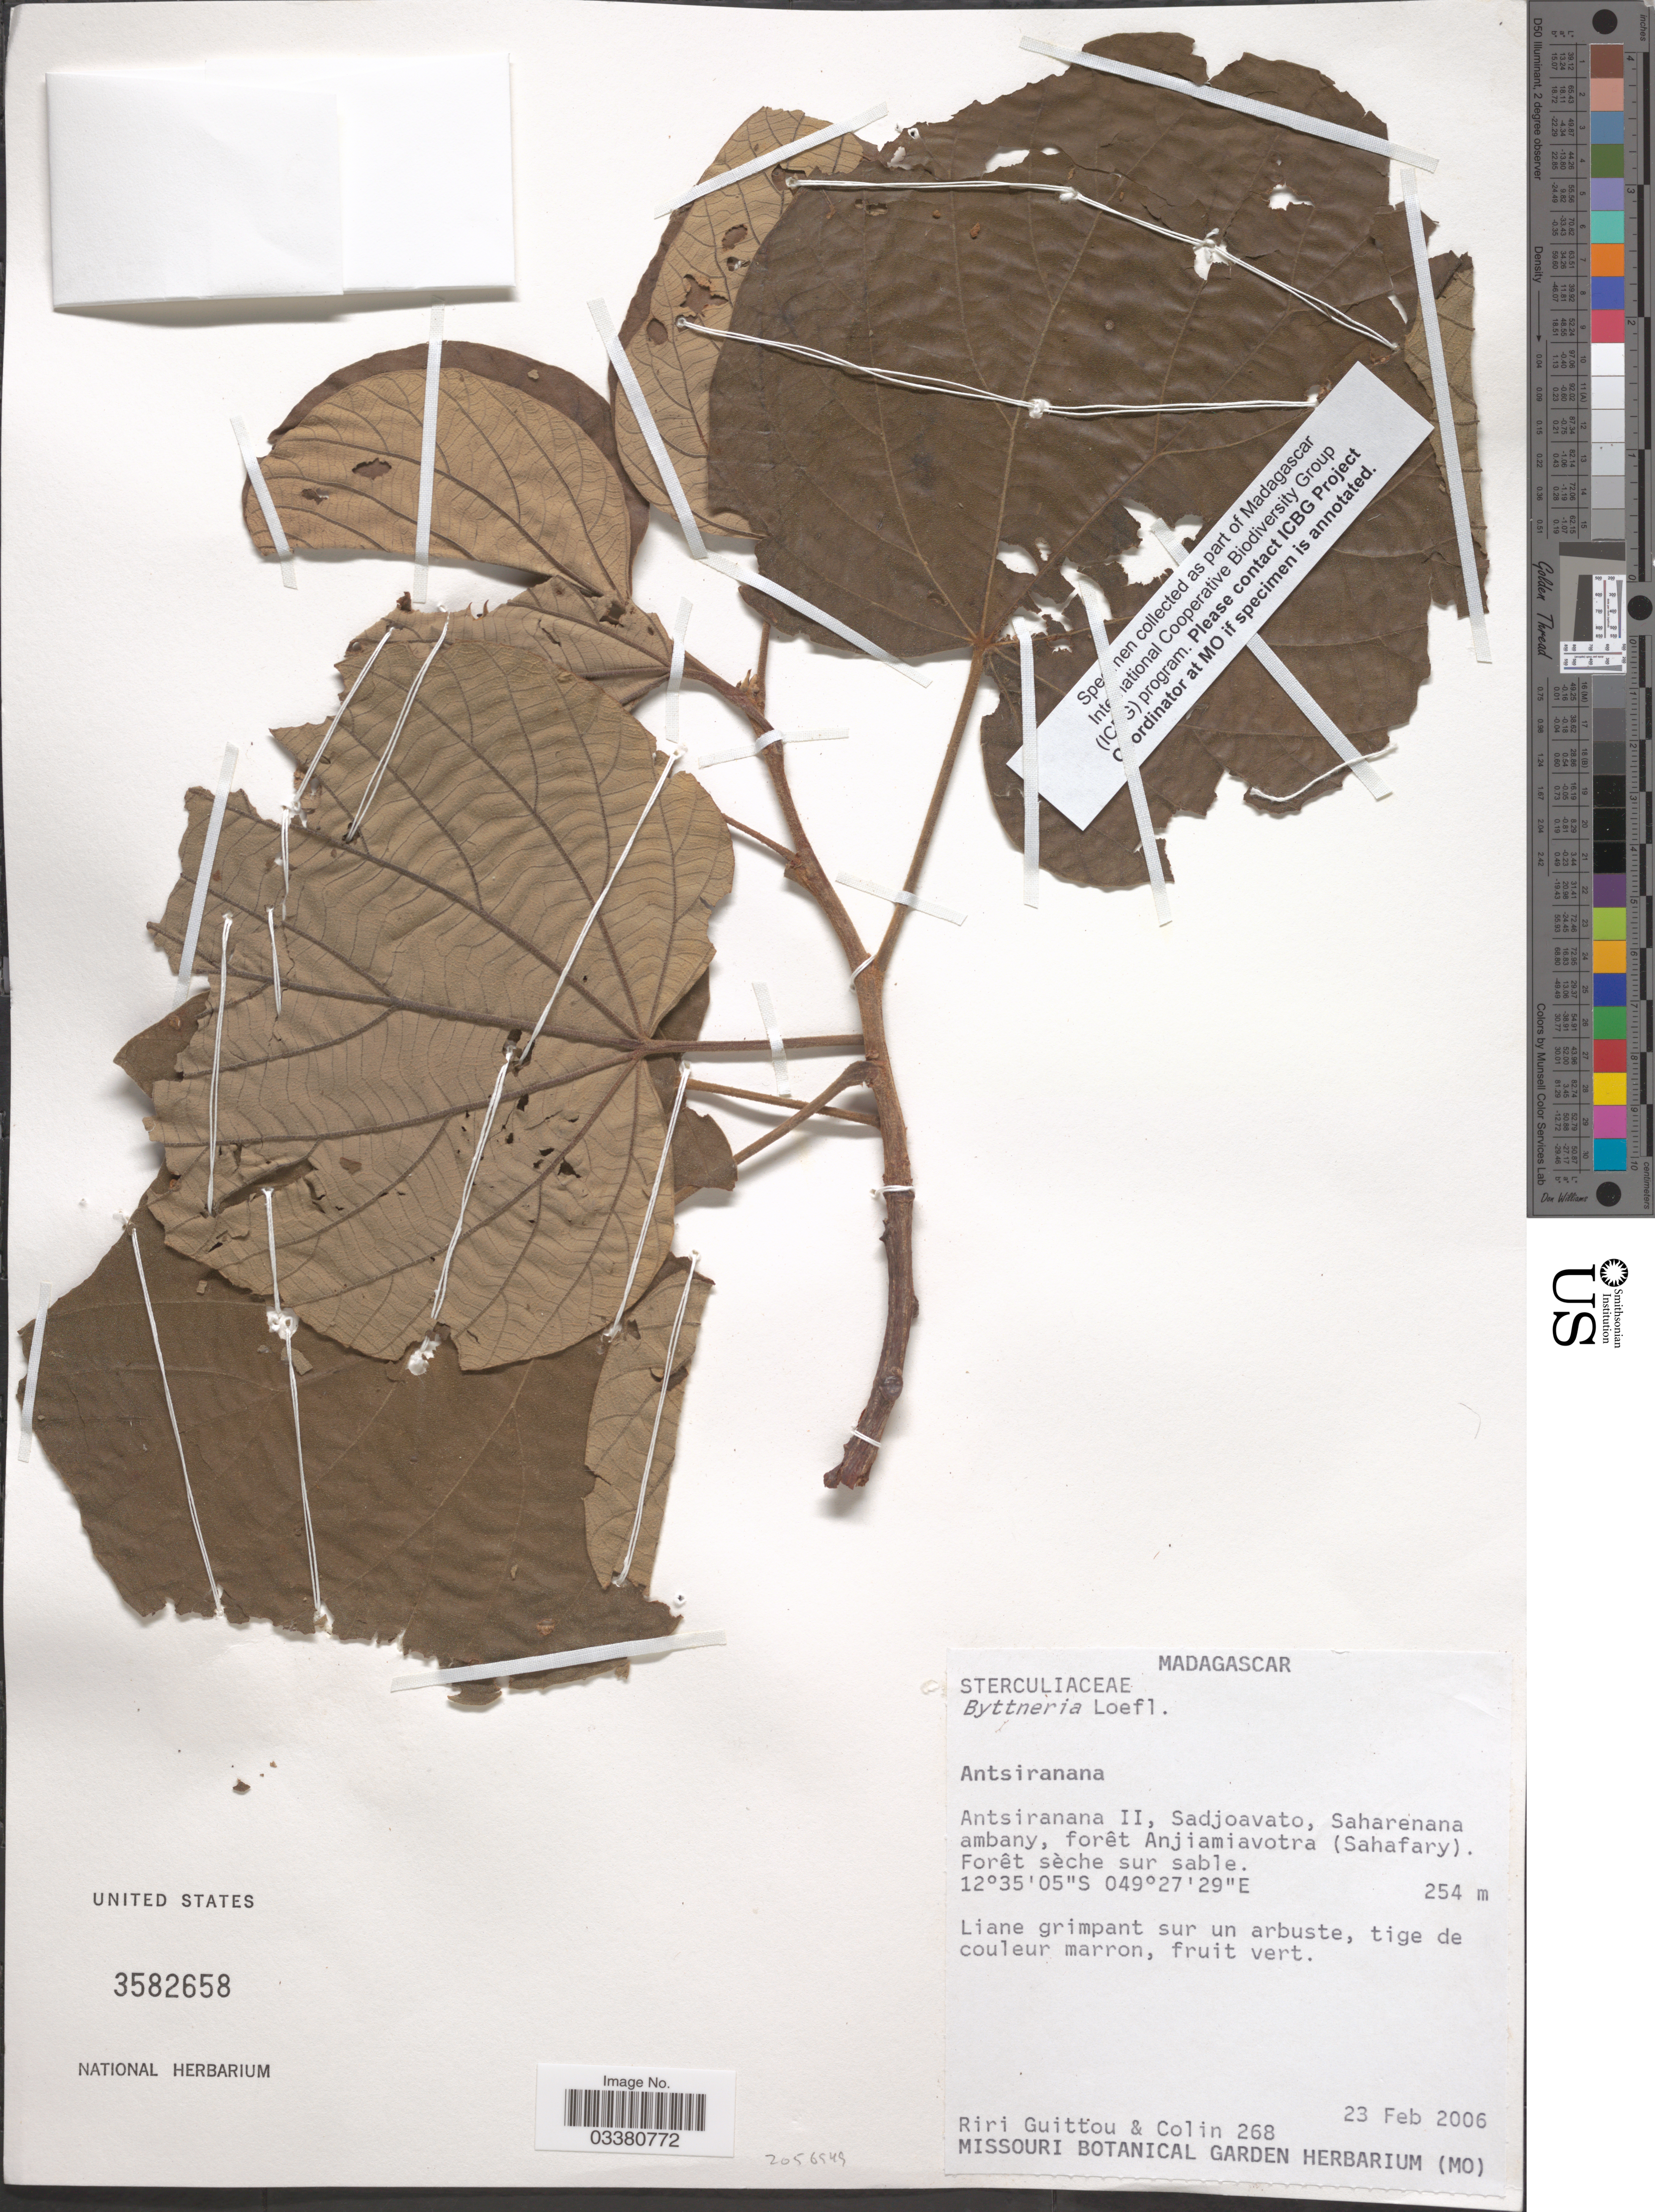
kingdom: Plantae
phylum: Tracheophyta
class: Magnoliopsida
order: Malvales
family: Malvaceae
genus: Byttneria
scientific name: Byttneria sp.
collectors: R. Guittou & Colin, --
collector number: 268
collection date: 2006-02-23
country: Madagascar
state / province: Diana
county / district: Antsiranana II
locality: Antsiranana II, Sadjoavato, Saharenana ambany, forêt Anjiamiavotra (Sahafary).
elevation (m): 254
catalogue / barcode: US 3582658